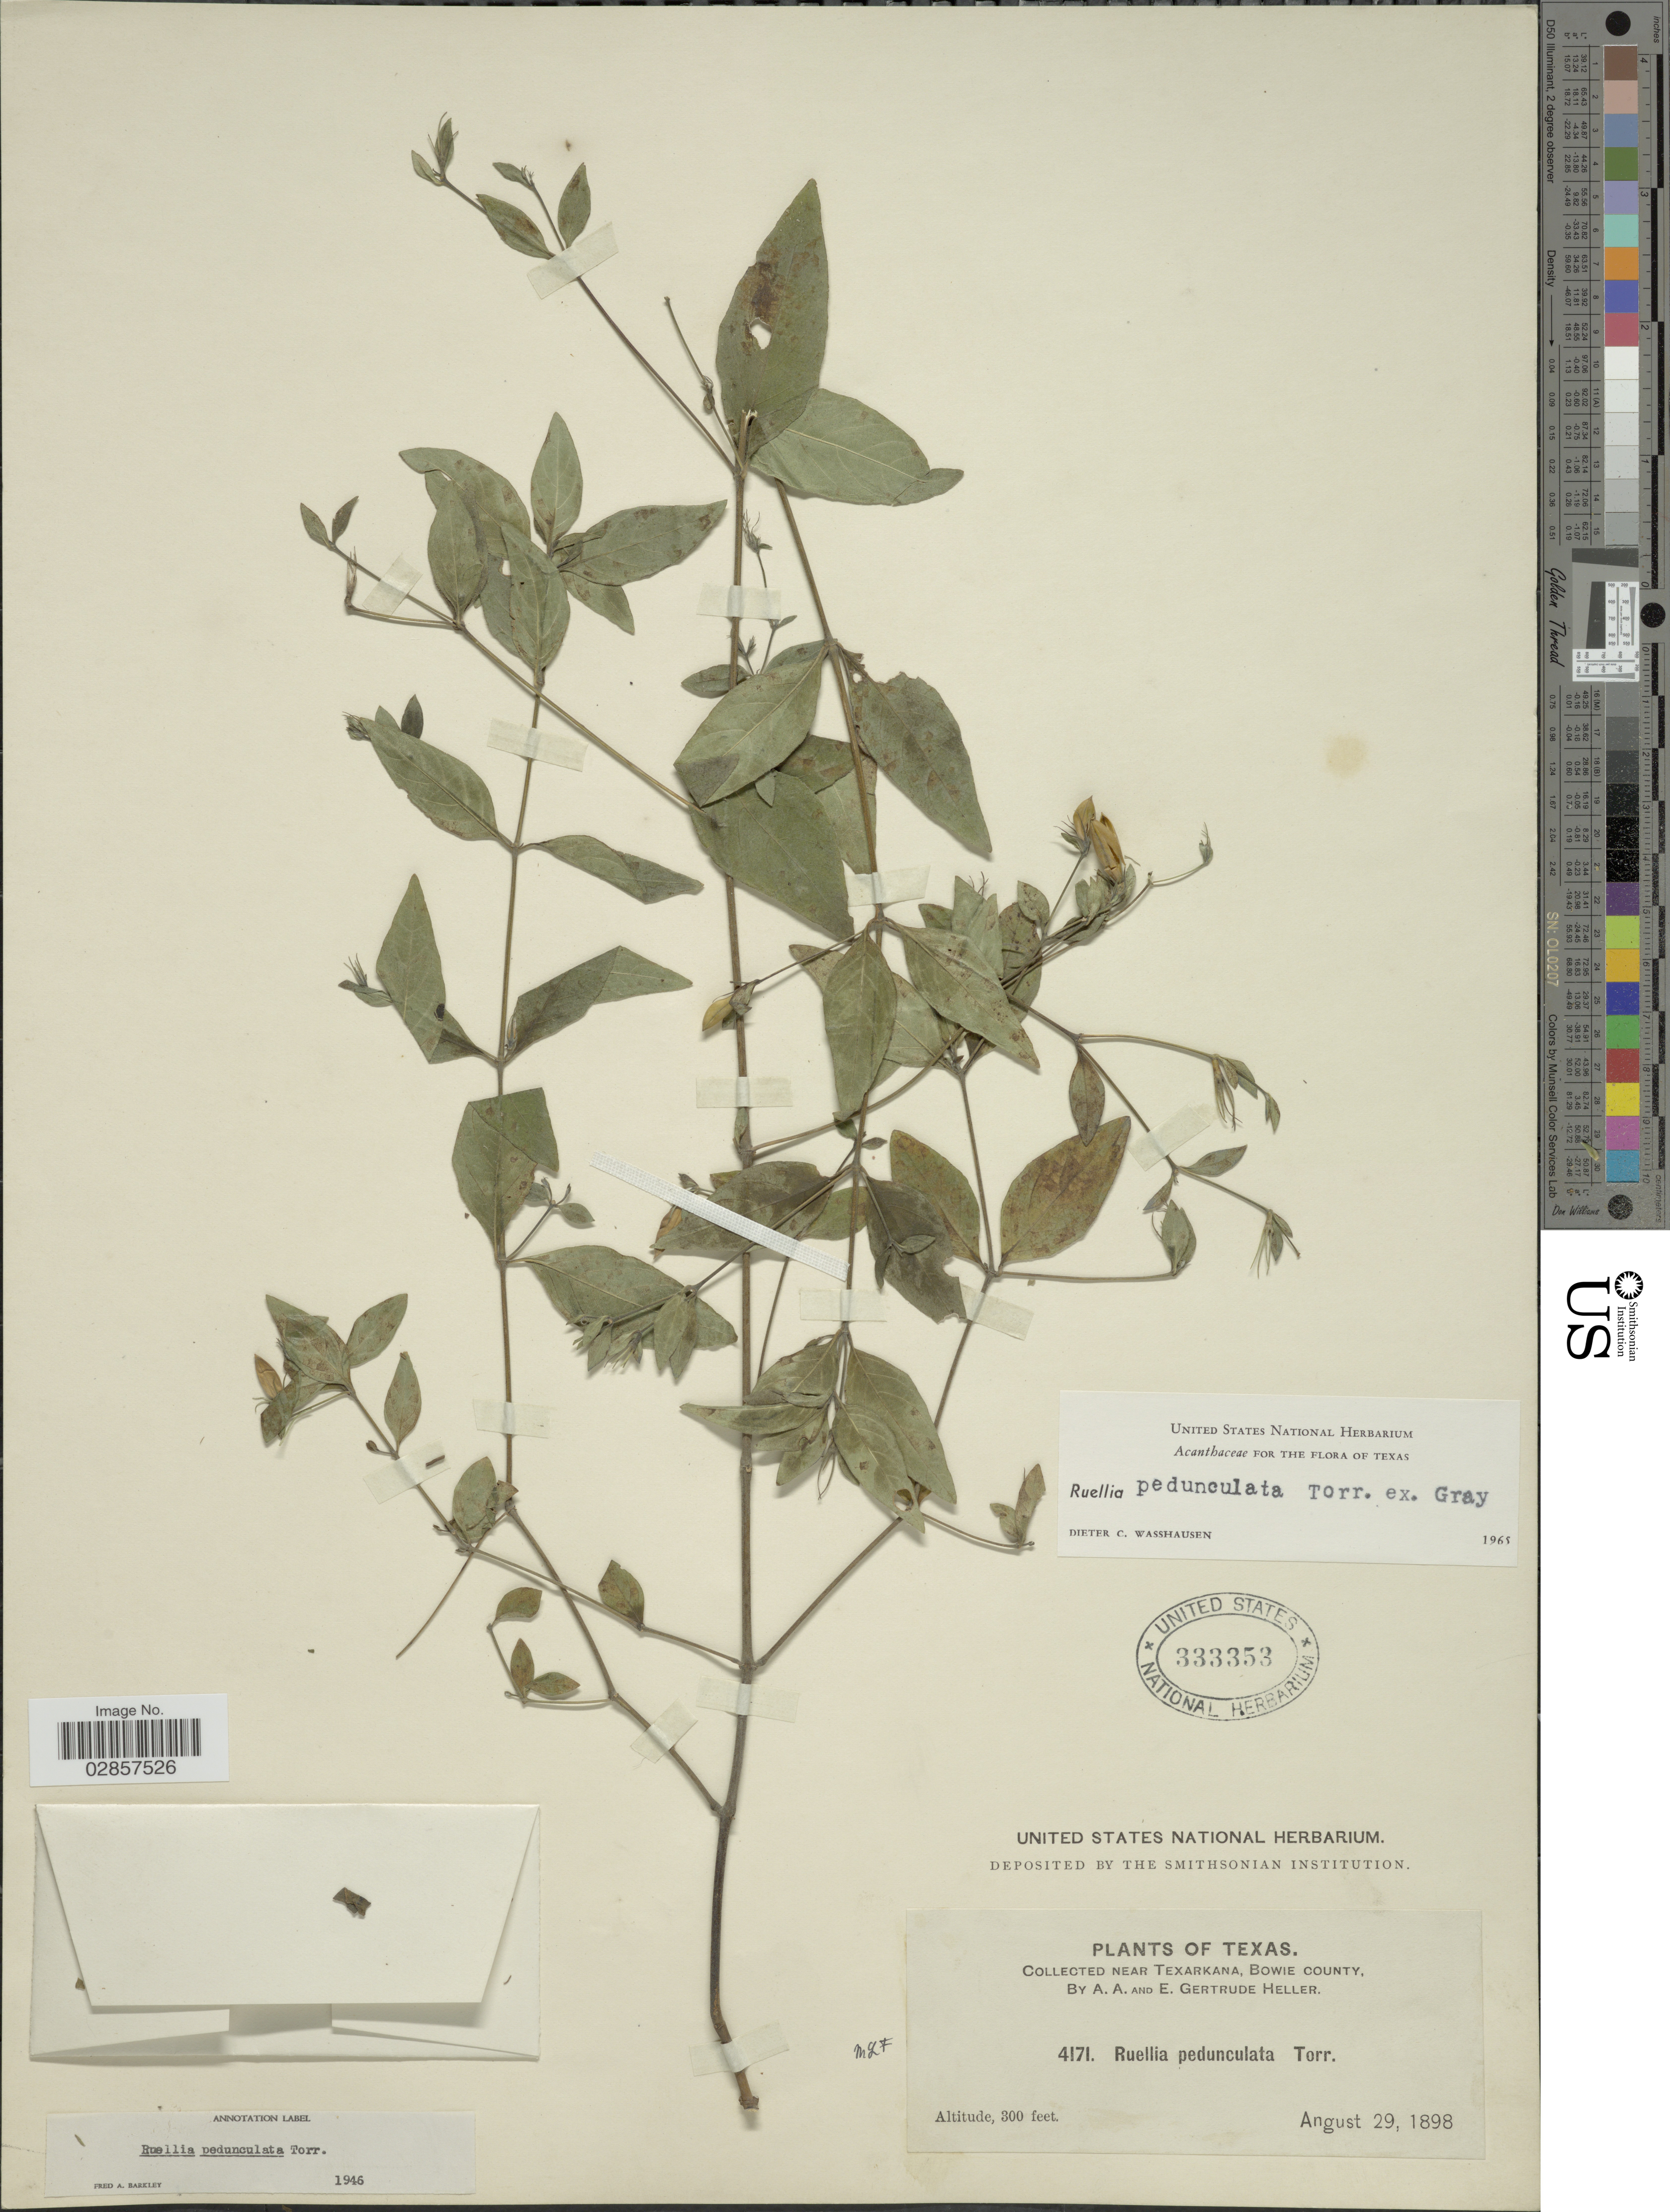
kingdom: Plantae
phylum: Tracheophyta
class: Magnoliopsida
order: Lamiales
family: Acanthaceae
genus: Ruellia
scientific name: Ruellia pedunculata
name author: Torr. ex A. Gray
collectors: A. A. Heller & E. G. Heller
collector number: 4171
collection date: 1898-08-29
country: United States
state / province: Texas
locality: Near Texarkana, Bowie County.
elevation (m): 91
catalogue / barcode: US 333353